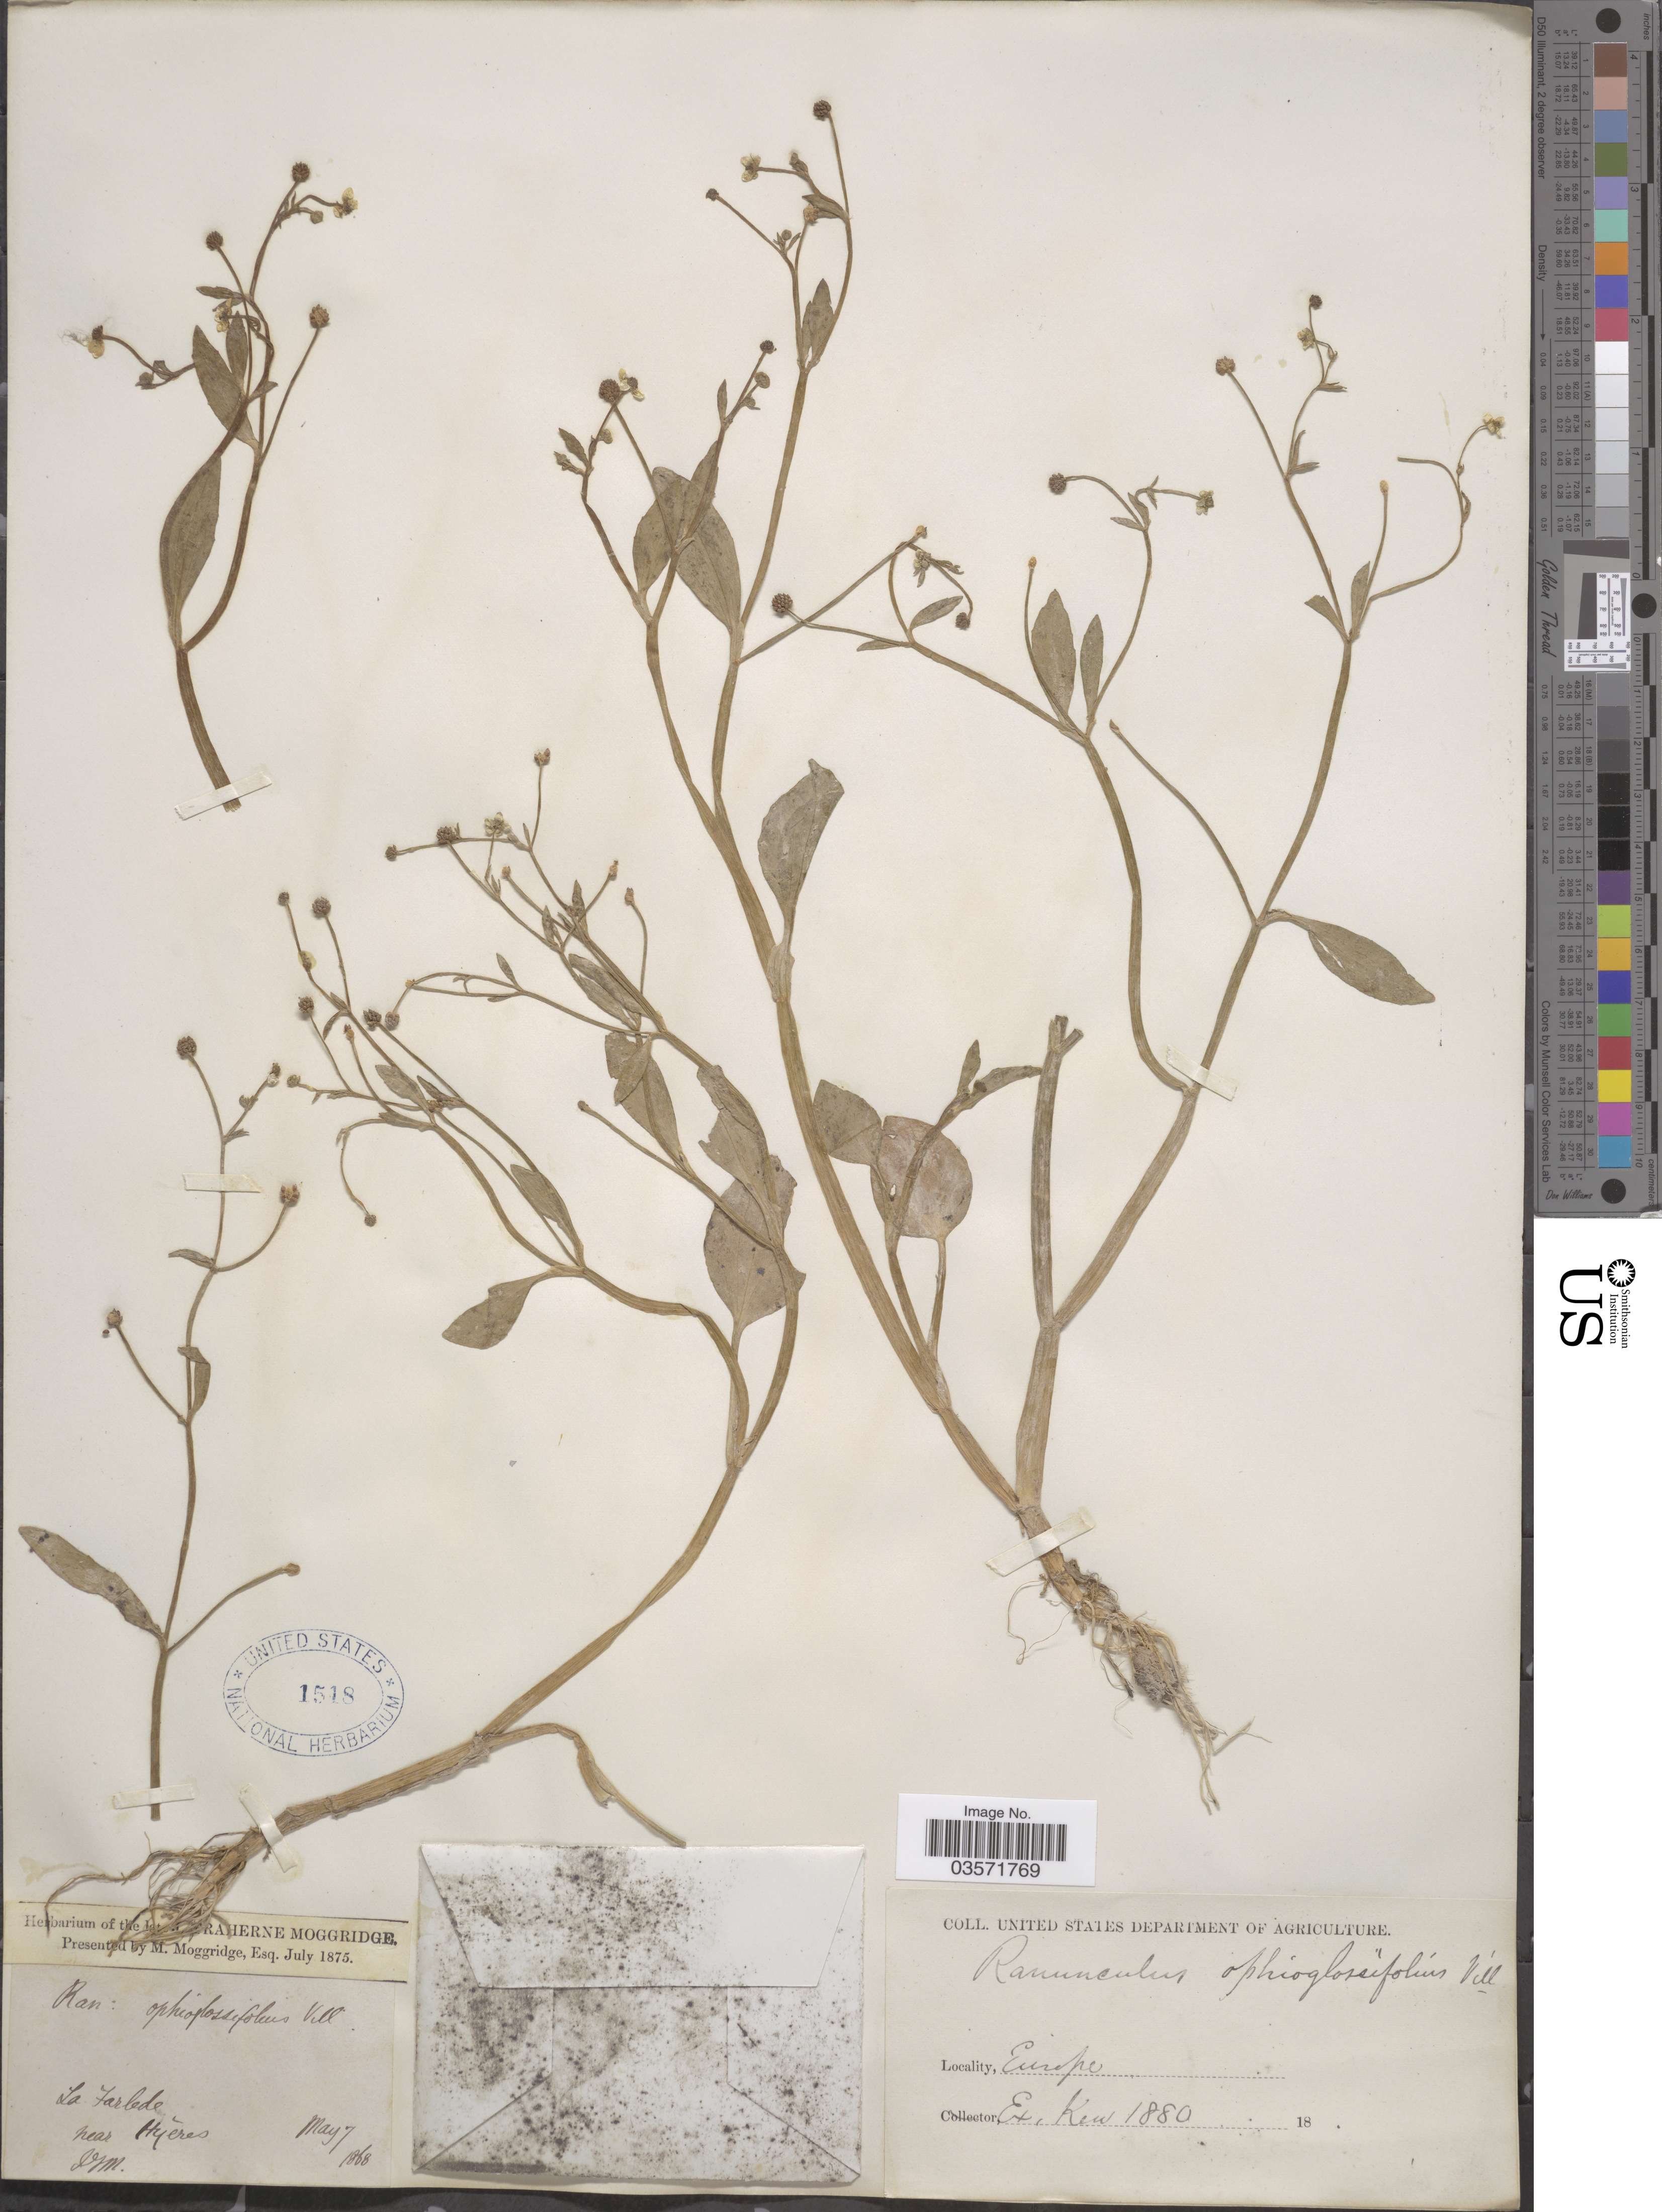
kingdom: Plantae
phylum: Tracheophyta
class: Magnoliopsida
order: Ranunculales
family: Ranunculaceae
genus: Ranunculus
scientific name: Ranunculus ophioglossifolius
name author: Vill.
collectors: J. T. Moggridge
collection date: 1868-05-07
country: France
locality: Europe. La Farlede near Hyères.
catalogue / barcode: US 1518